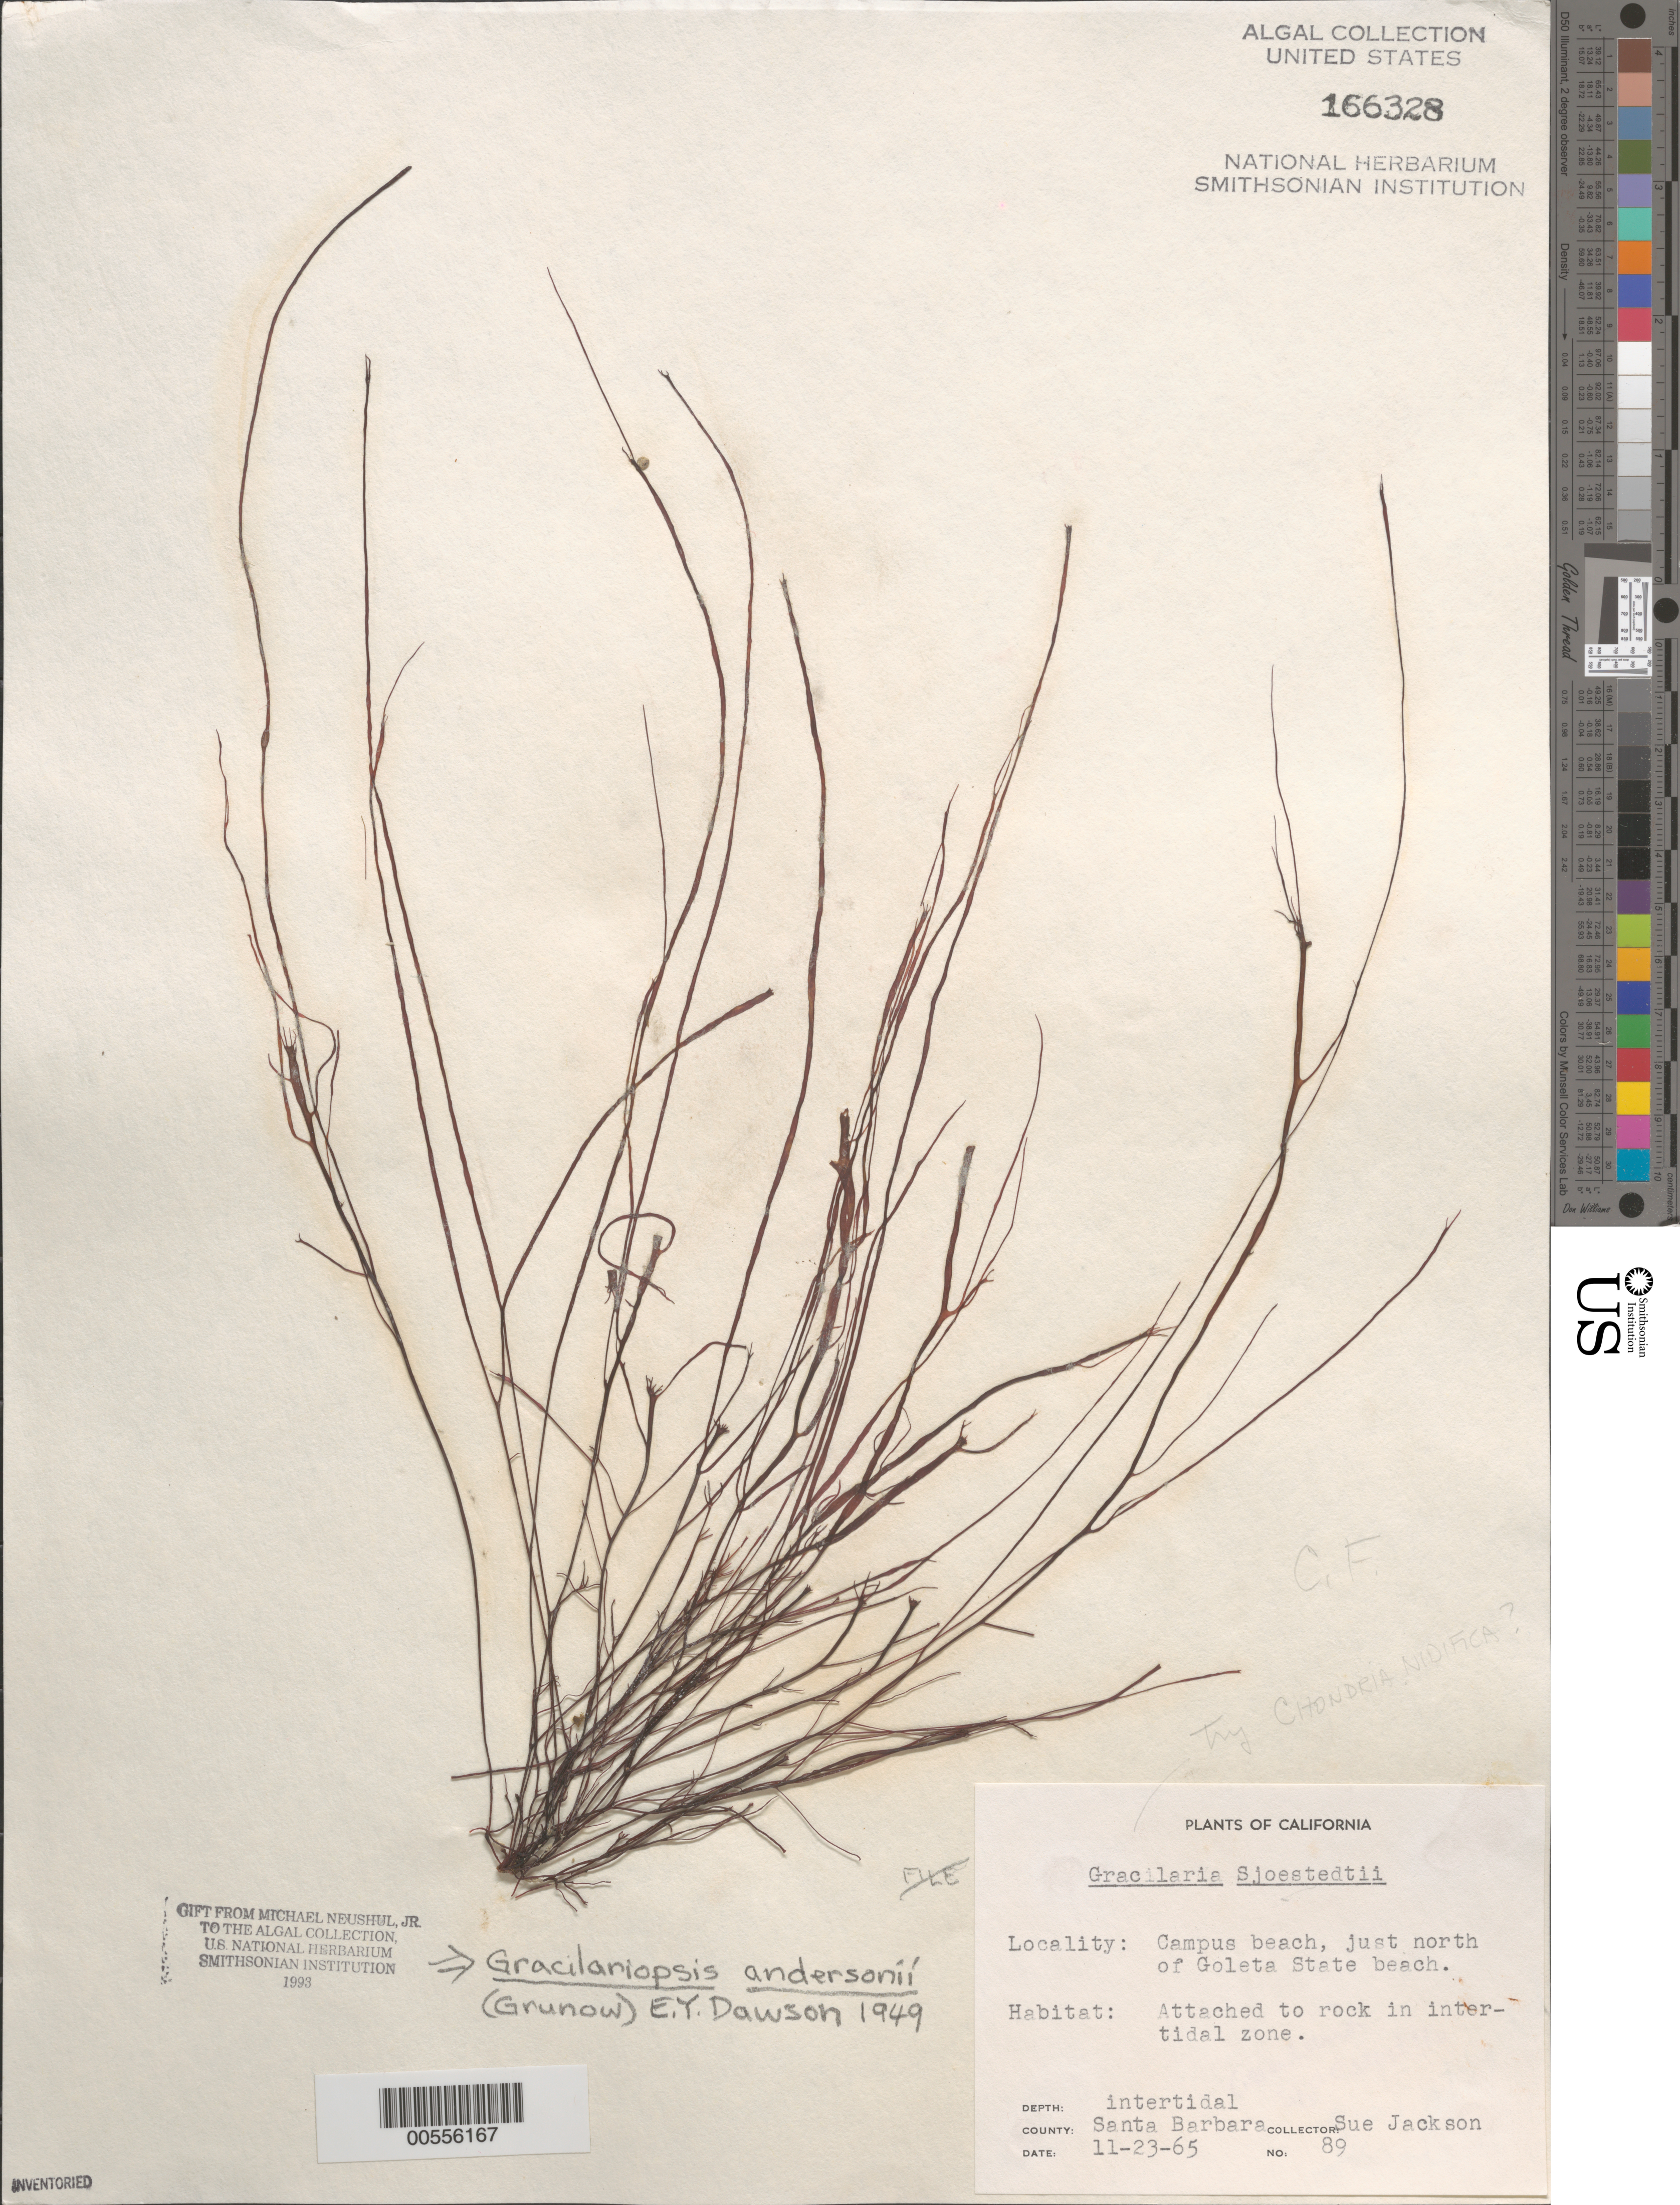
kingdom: Plantae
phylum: Rhodophyta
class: Florideophyceae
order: Gracilariales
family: Gracilariaceae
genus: Gracilariopsis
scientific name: Gracilariopsis andersonii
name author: (Grunow) E.Y. Dawson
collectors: S. Jackson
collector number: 89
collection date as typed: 23 Nov 1965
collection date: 1965-11-23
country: United States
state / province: California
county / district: Santa Barbara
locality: Campus Beach, just north of Goleta State Park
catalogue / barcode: US 166328